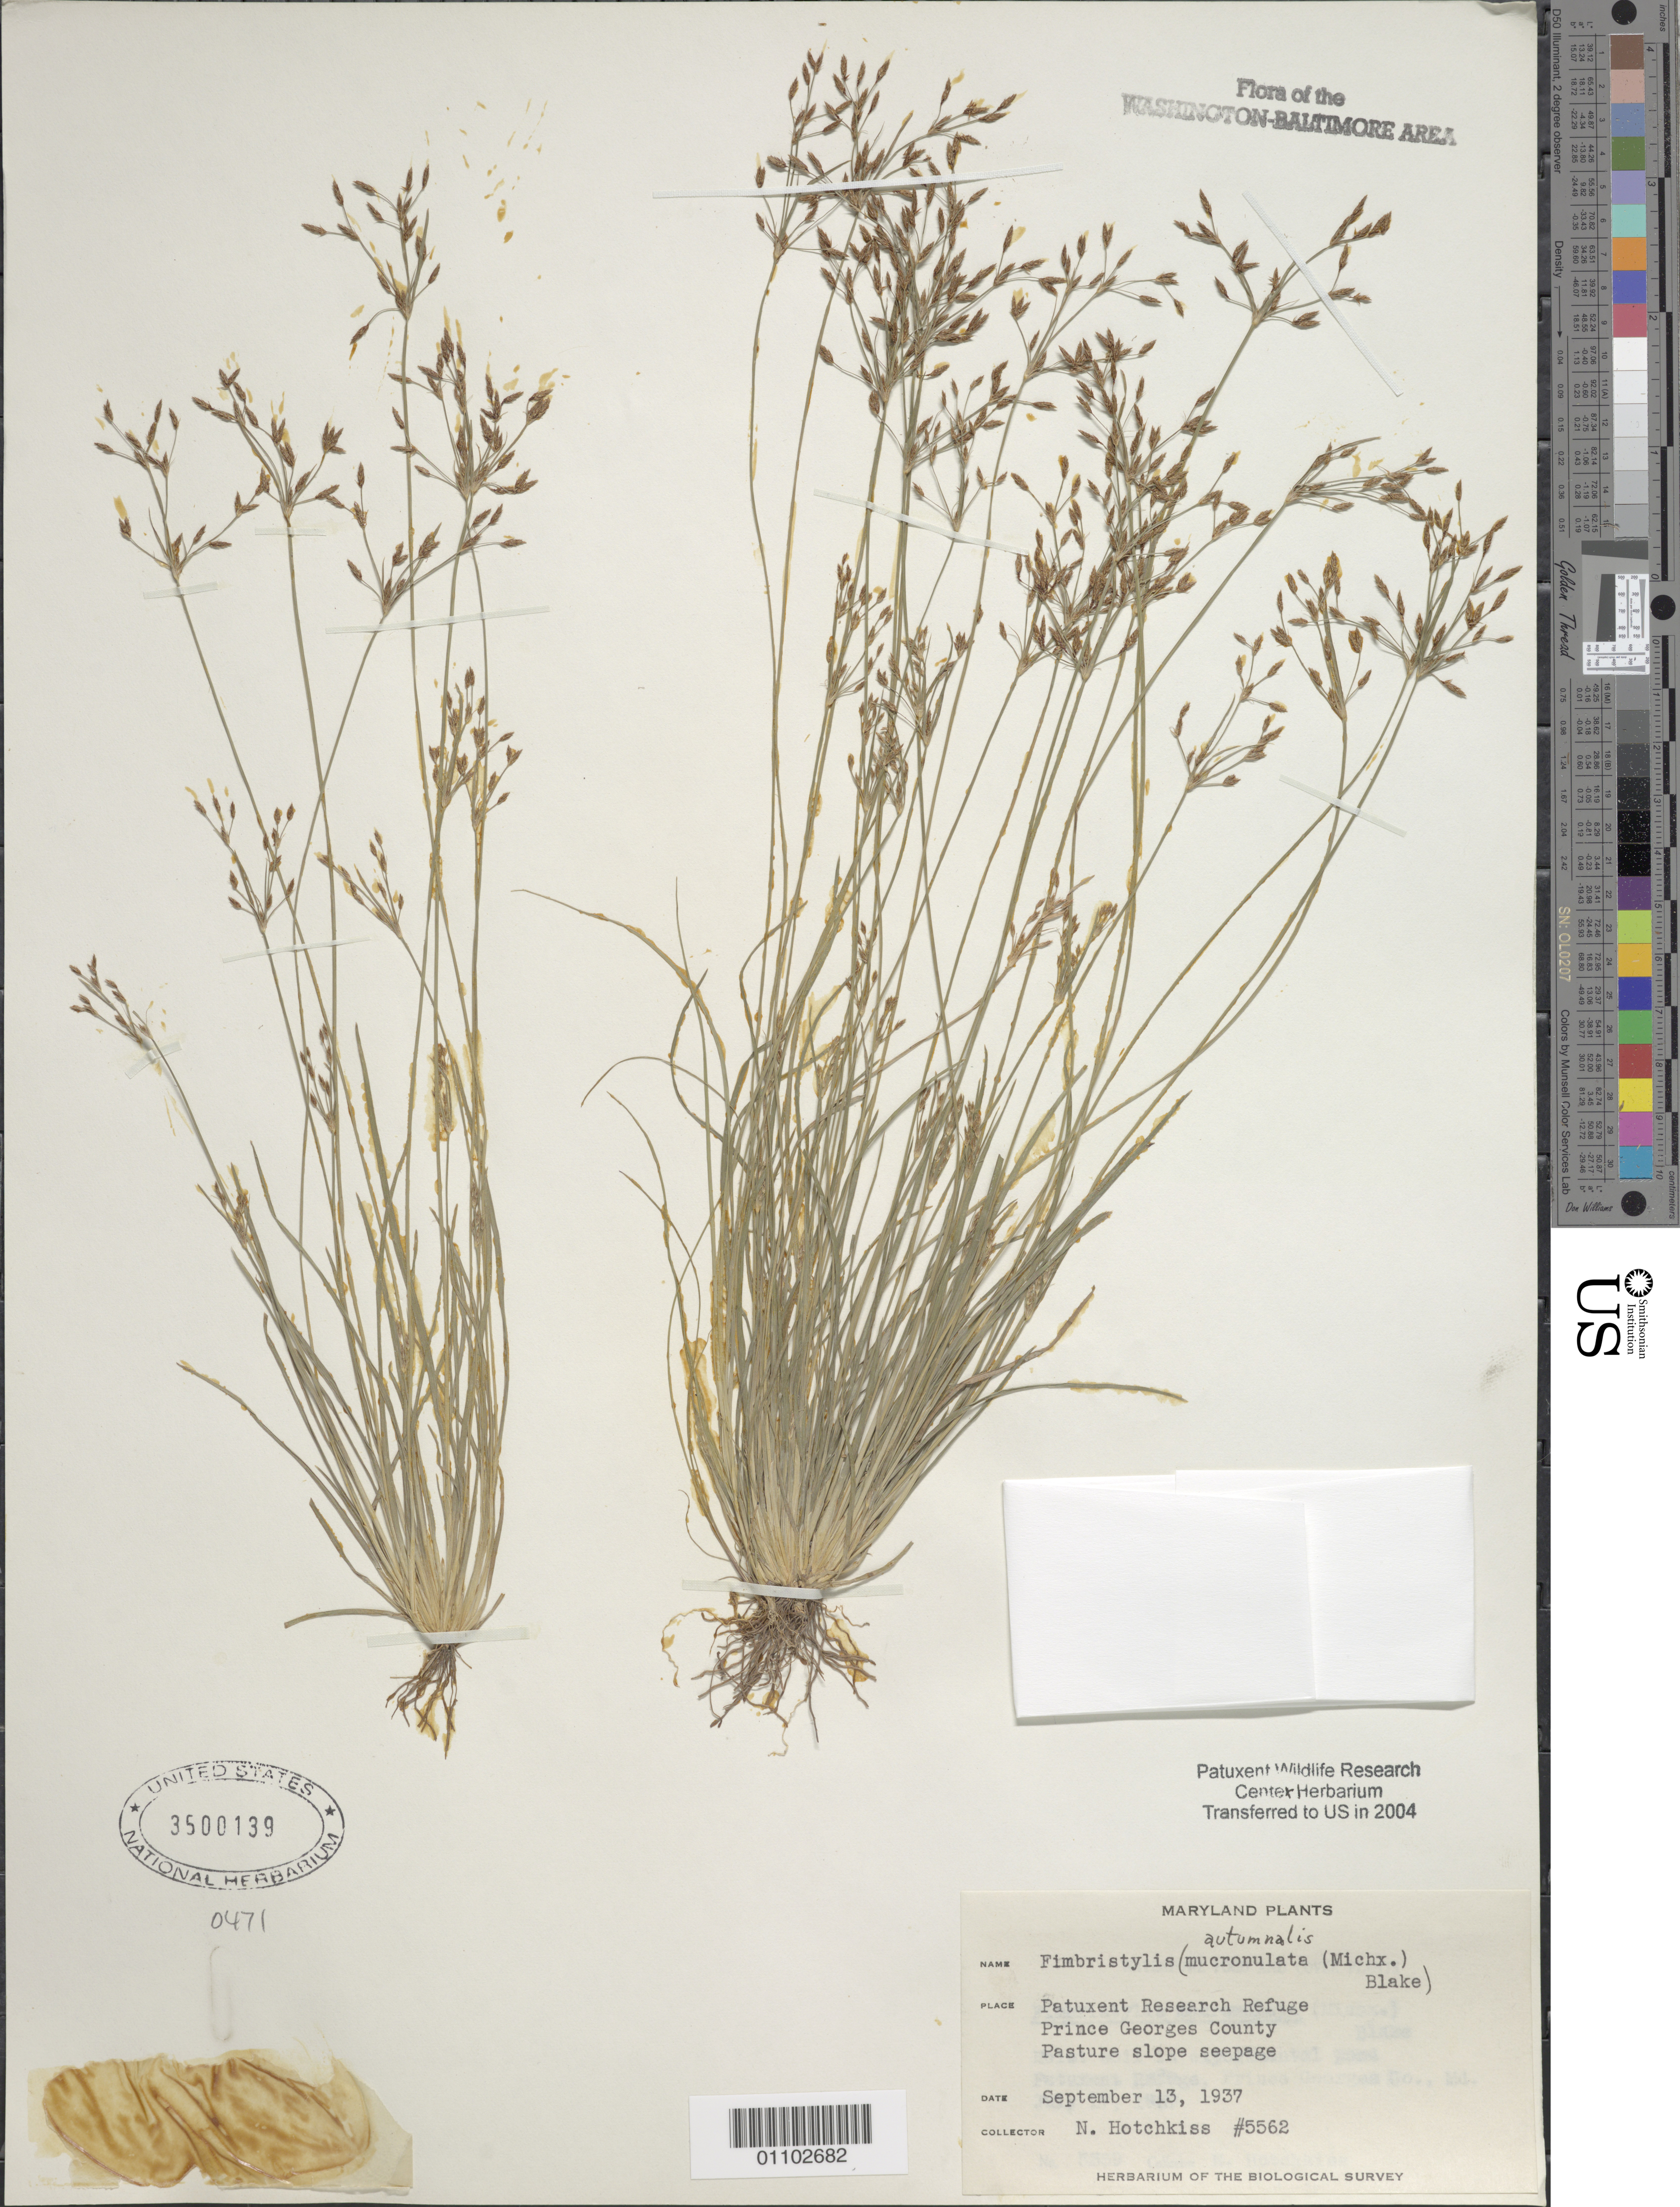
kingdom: Plantae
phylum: Tracheophyta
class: Liliopsida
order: Poales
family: Cyperaceae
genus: Fimbristylis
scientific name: Fimbristylis autumnalis (L.) Roem. & Schult.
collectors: N. Hotchkiss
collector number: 5562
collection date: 1937-09-13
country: United States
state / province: Maryland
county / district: Prince George's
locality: Patuxent Research Refuge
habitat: Pasture slope seepage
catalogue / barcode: US 3500139